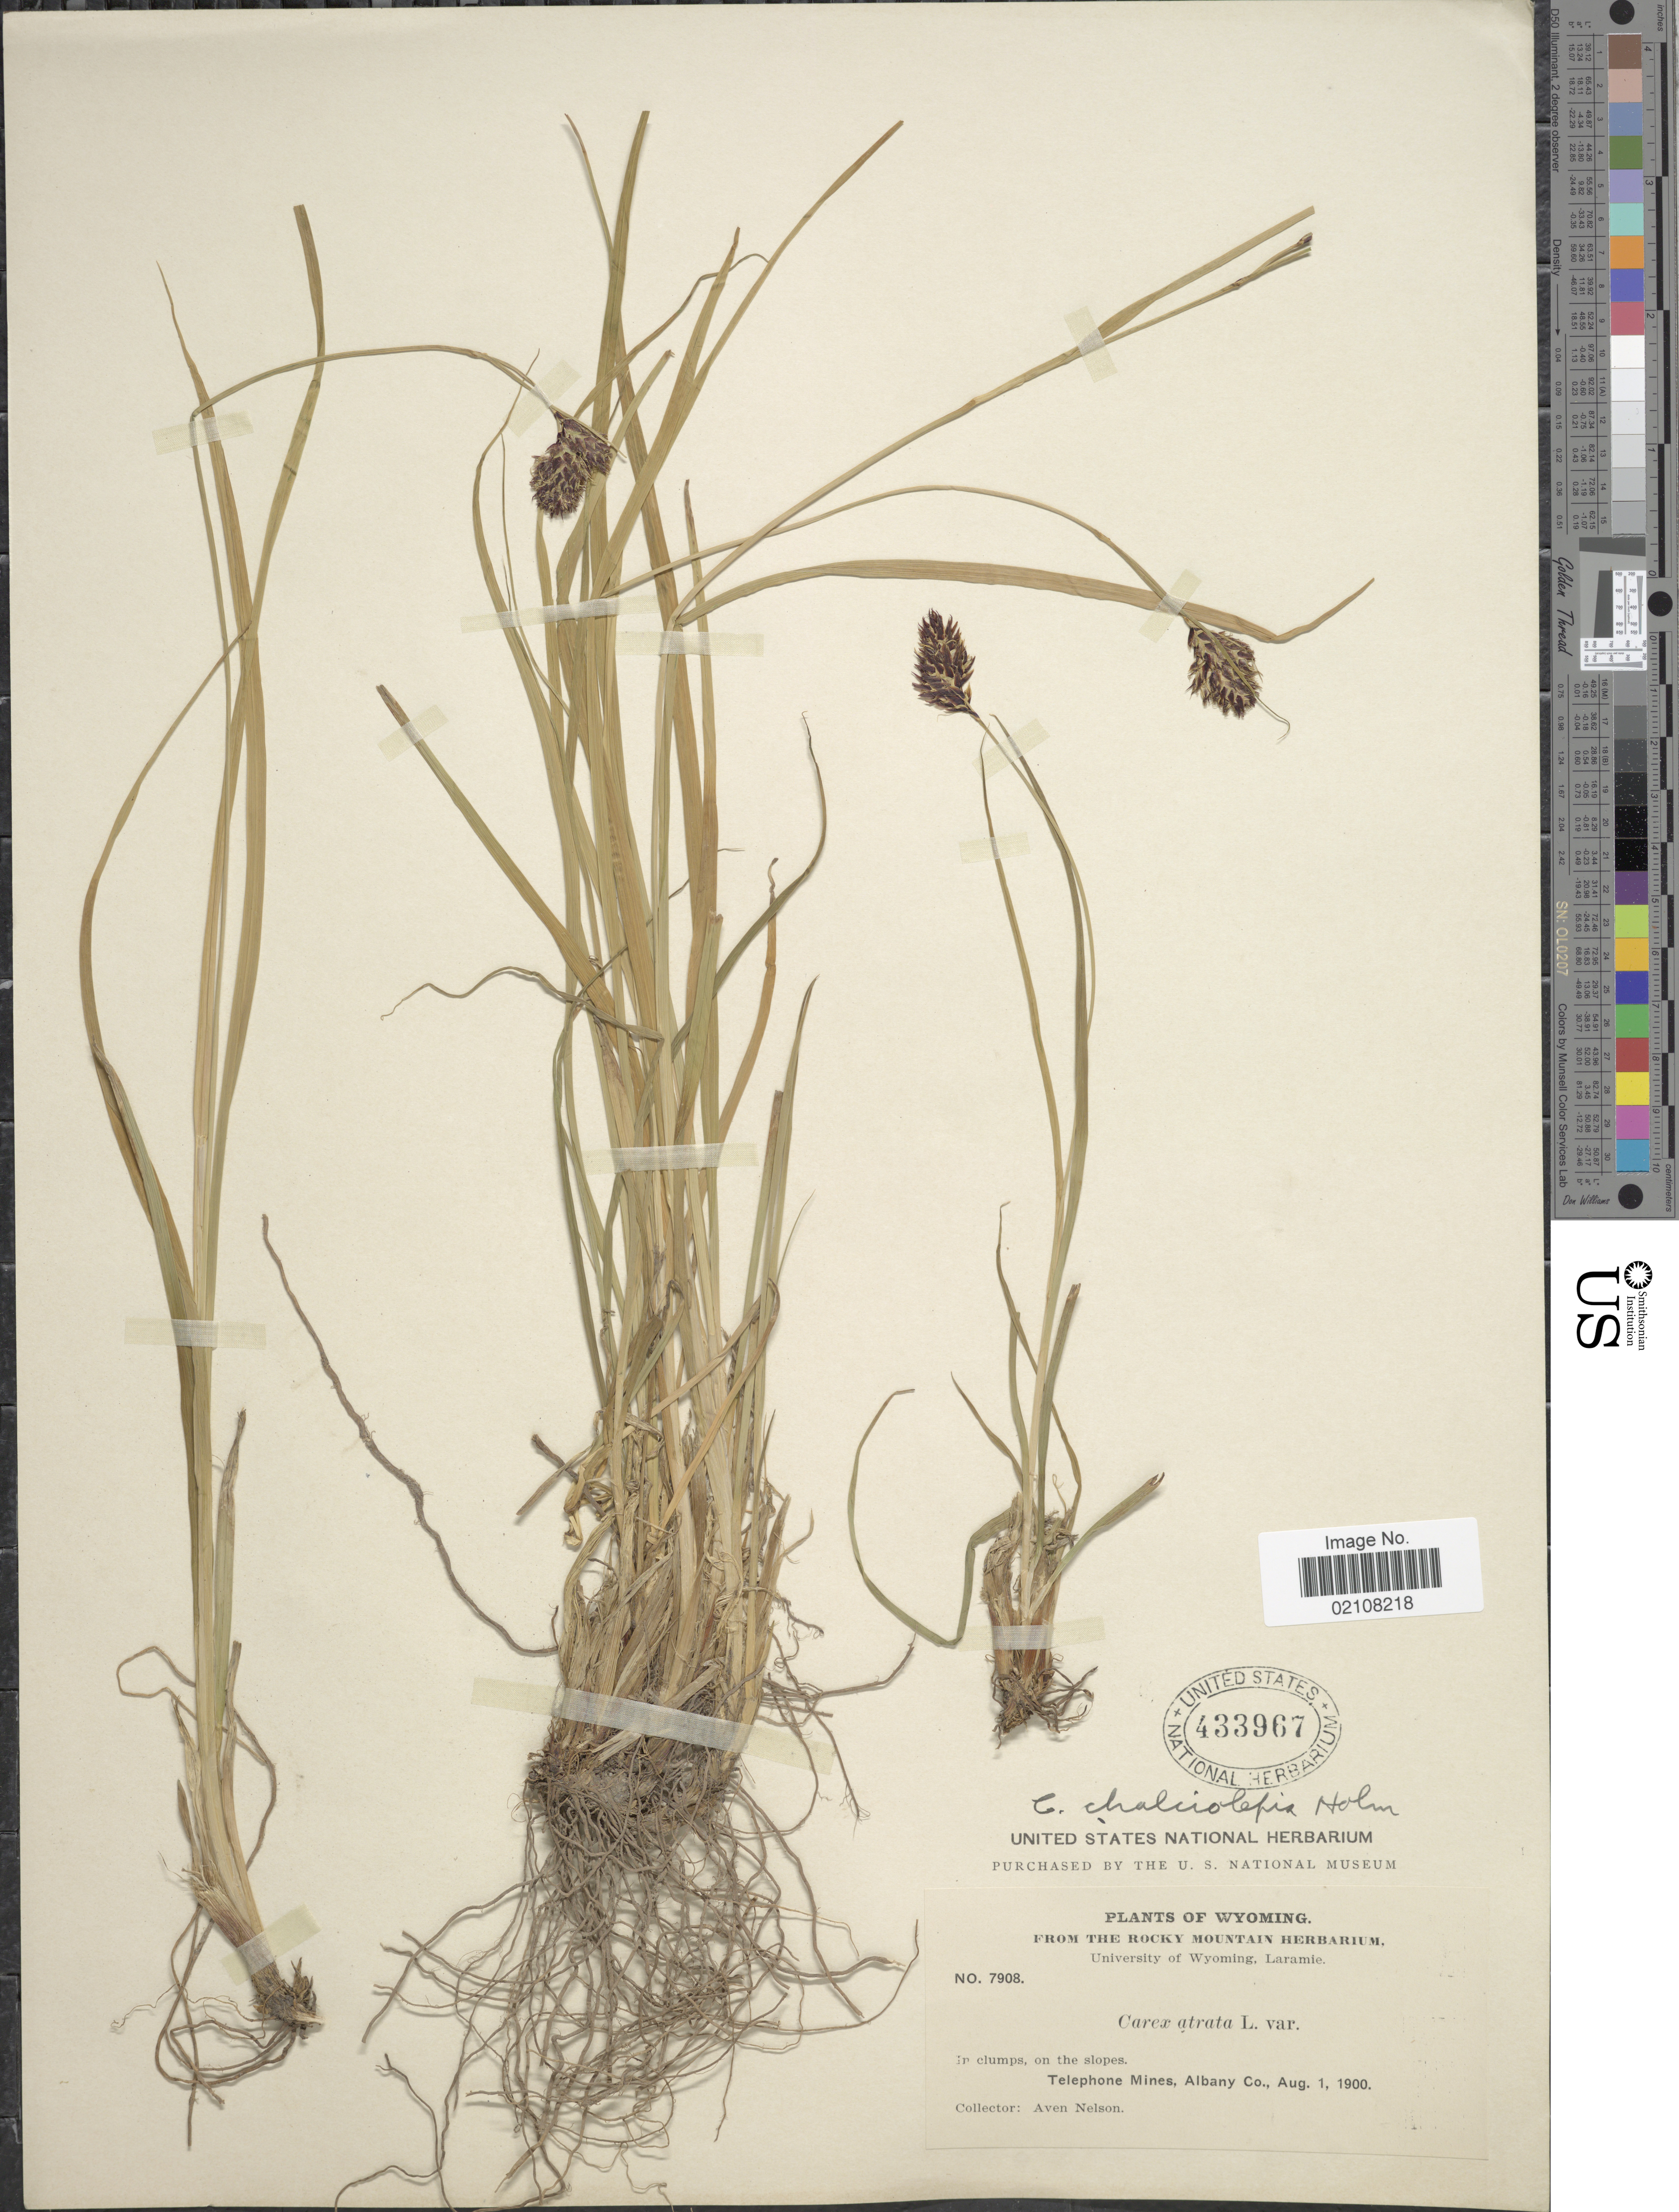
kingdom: Plantae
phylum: Tracheophyta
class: Liliopsida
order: Poales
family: Cyperaceae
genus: Carex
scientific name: Carex chalciolepis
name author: Holm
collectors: A. Nelson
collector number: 7908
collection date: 1900-08-01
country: United States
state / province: Wyoming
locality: Telephone Mines, Albany Co.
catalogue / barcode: US 433967